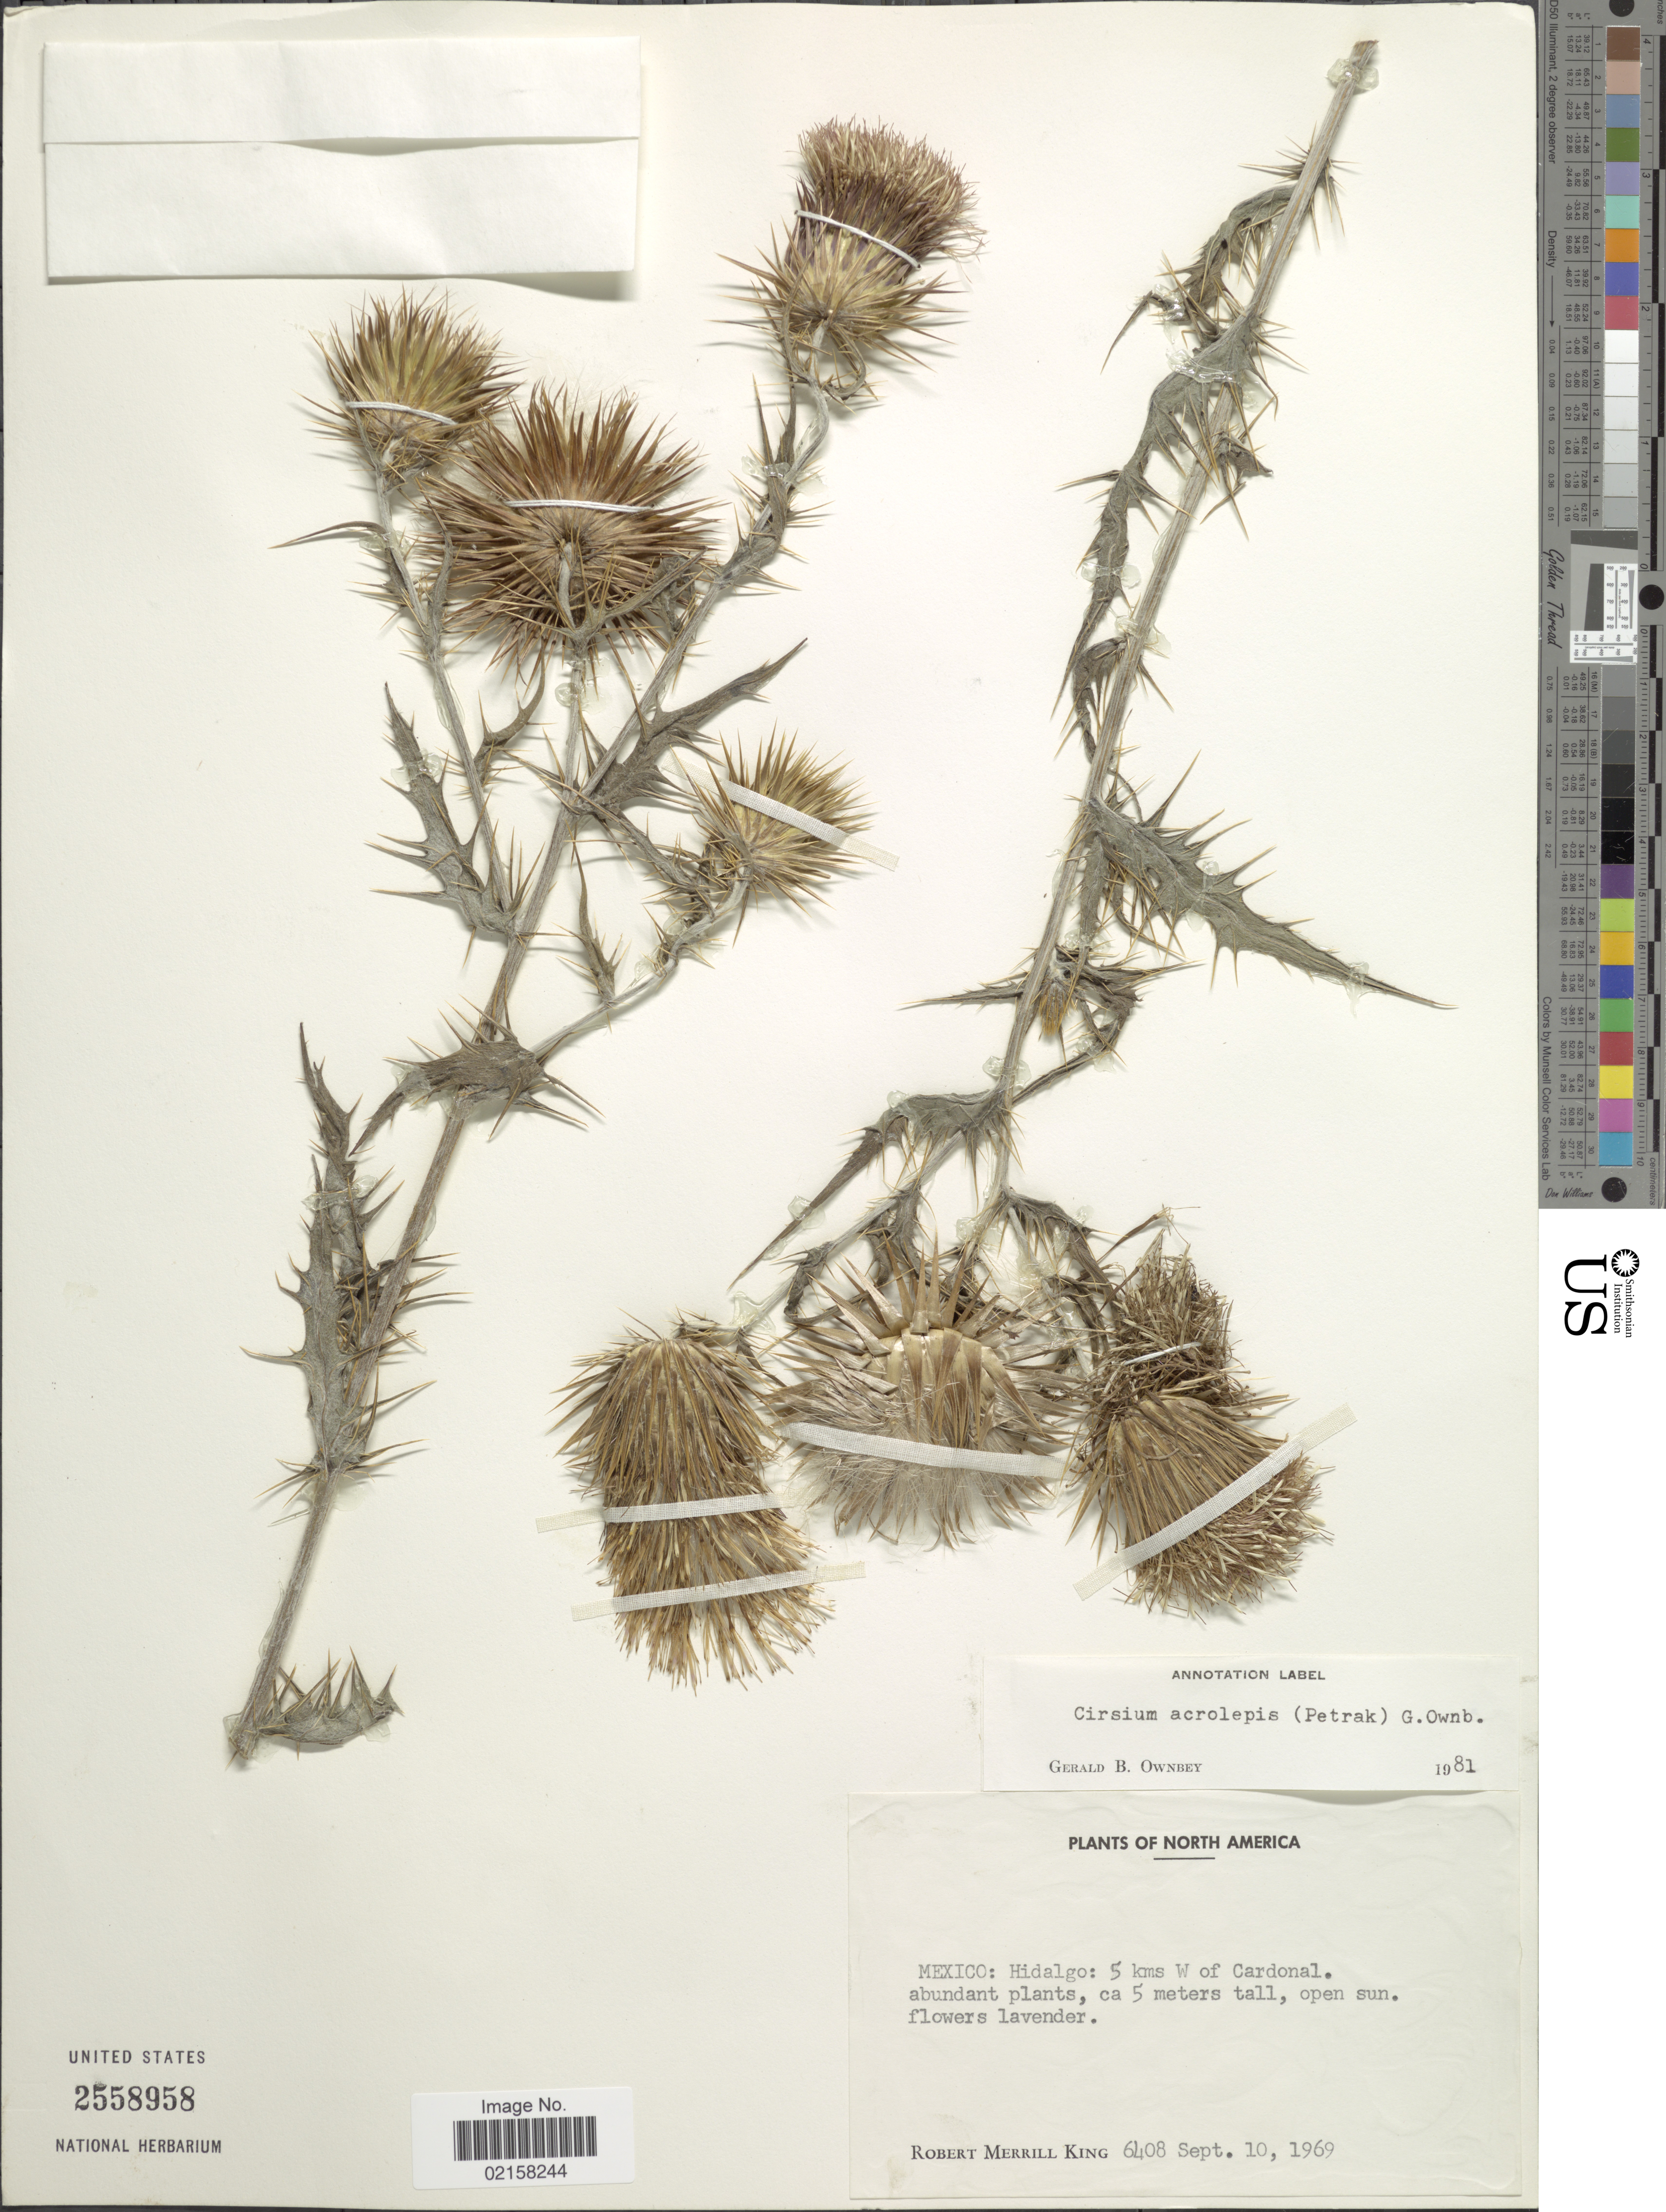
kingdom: Plantae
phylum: Tracheophyta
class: Magnoliopsida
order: Asterales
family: Asteraceae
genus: Cirsium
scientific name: Cirsium acrolepis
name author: (Petr.) G.B. Ownbey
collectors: R. M. King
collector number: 6408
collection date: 1969-09-10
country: Mexico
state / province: Hidalgo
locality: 5 kms W of Cardonal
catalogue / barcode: US 2558958